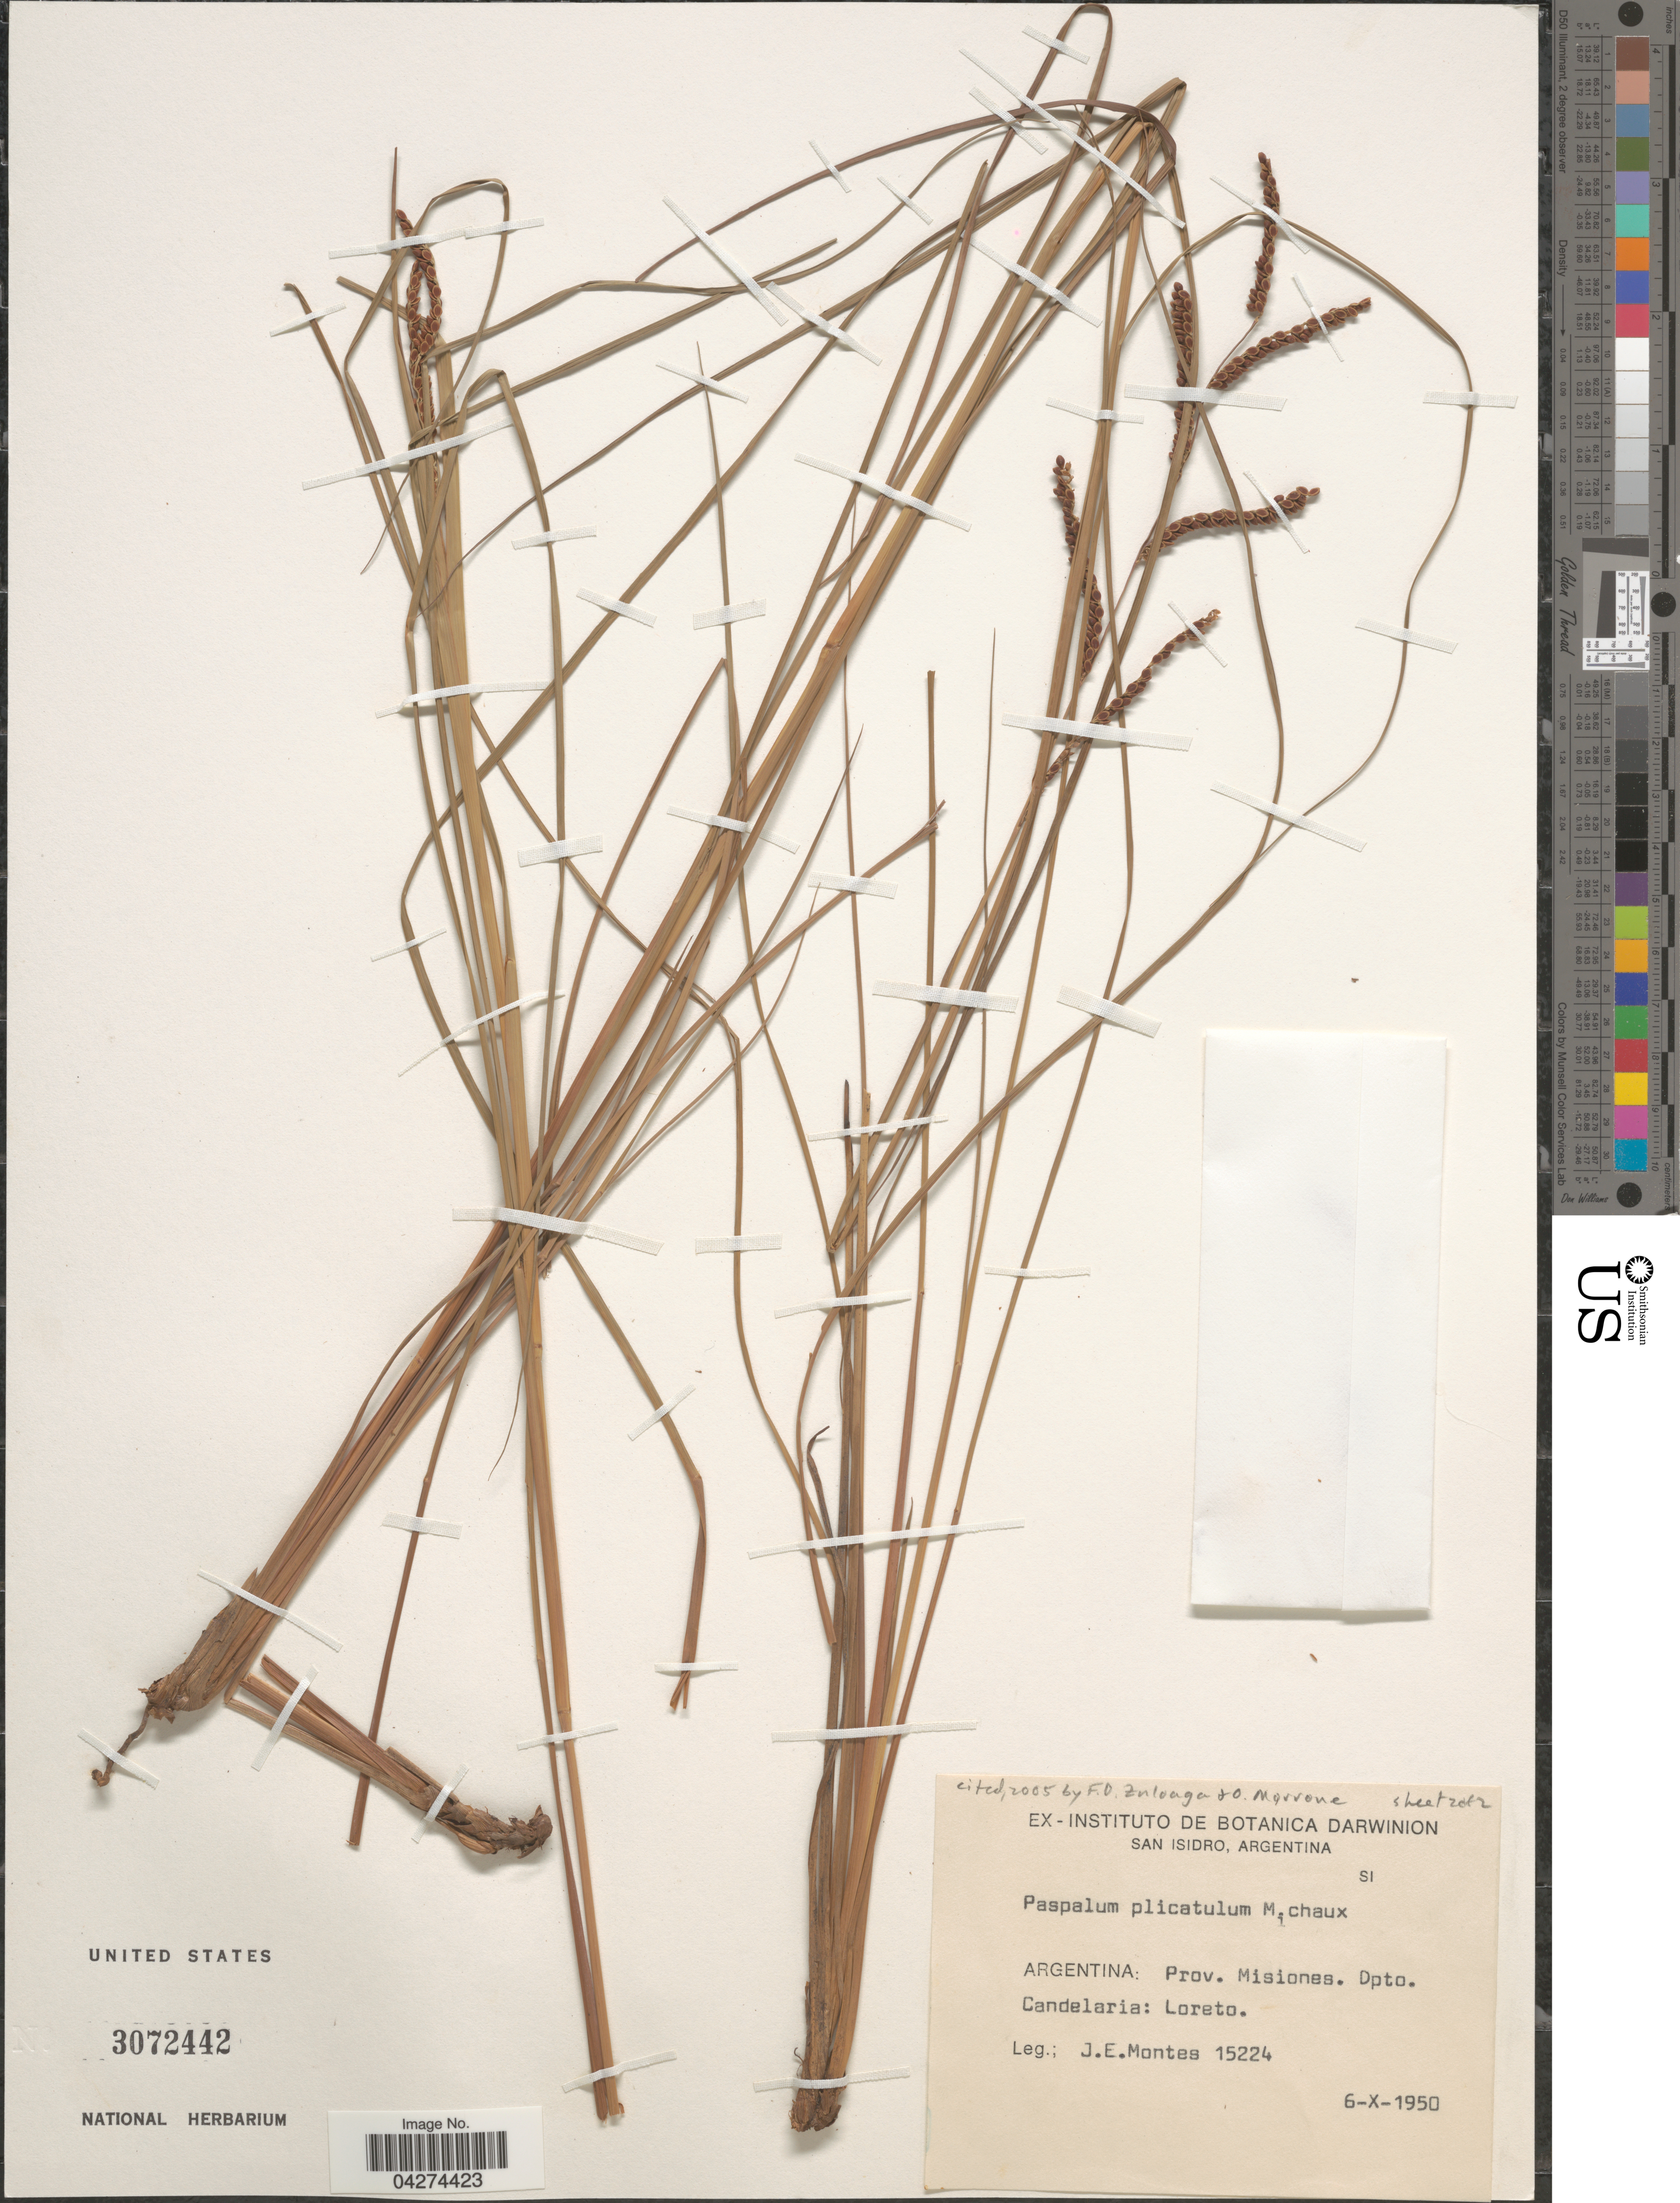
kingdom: Plantae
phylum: Tracheophyta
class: Liliopsida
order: Poales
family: Poaceae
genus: Paspalum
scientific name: Paspalum plicatulum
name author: Michx.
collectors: J. E. Montes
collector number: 15224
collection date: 1950-10-06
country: Argentina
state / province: Misiones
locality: Dpto. Candelaria: Loreto.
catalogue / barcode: US 3072442